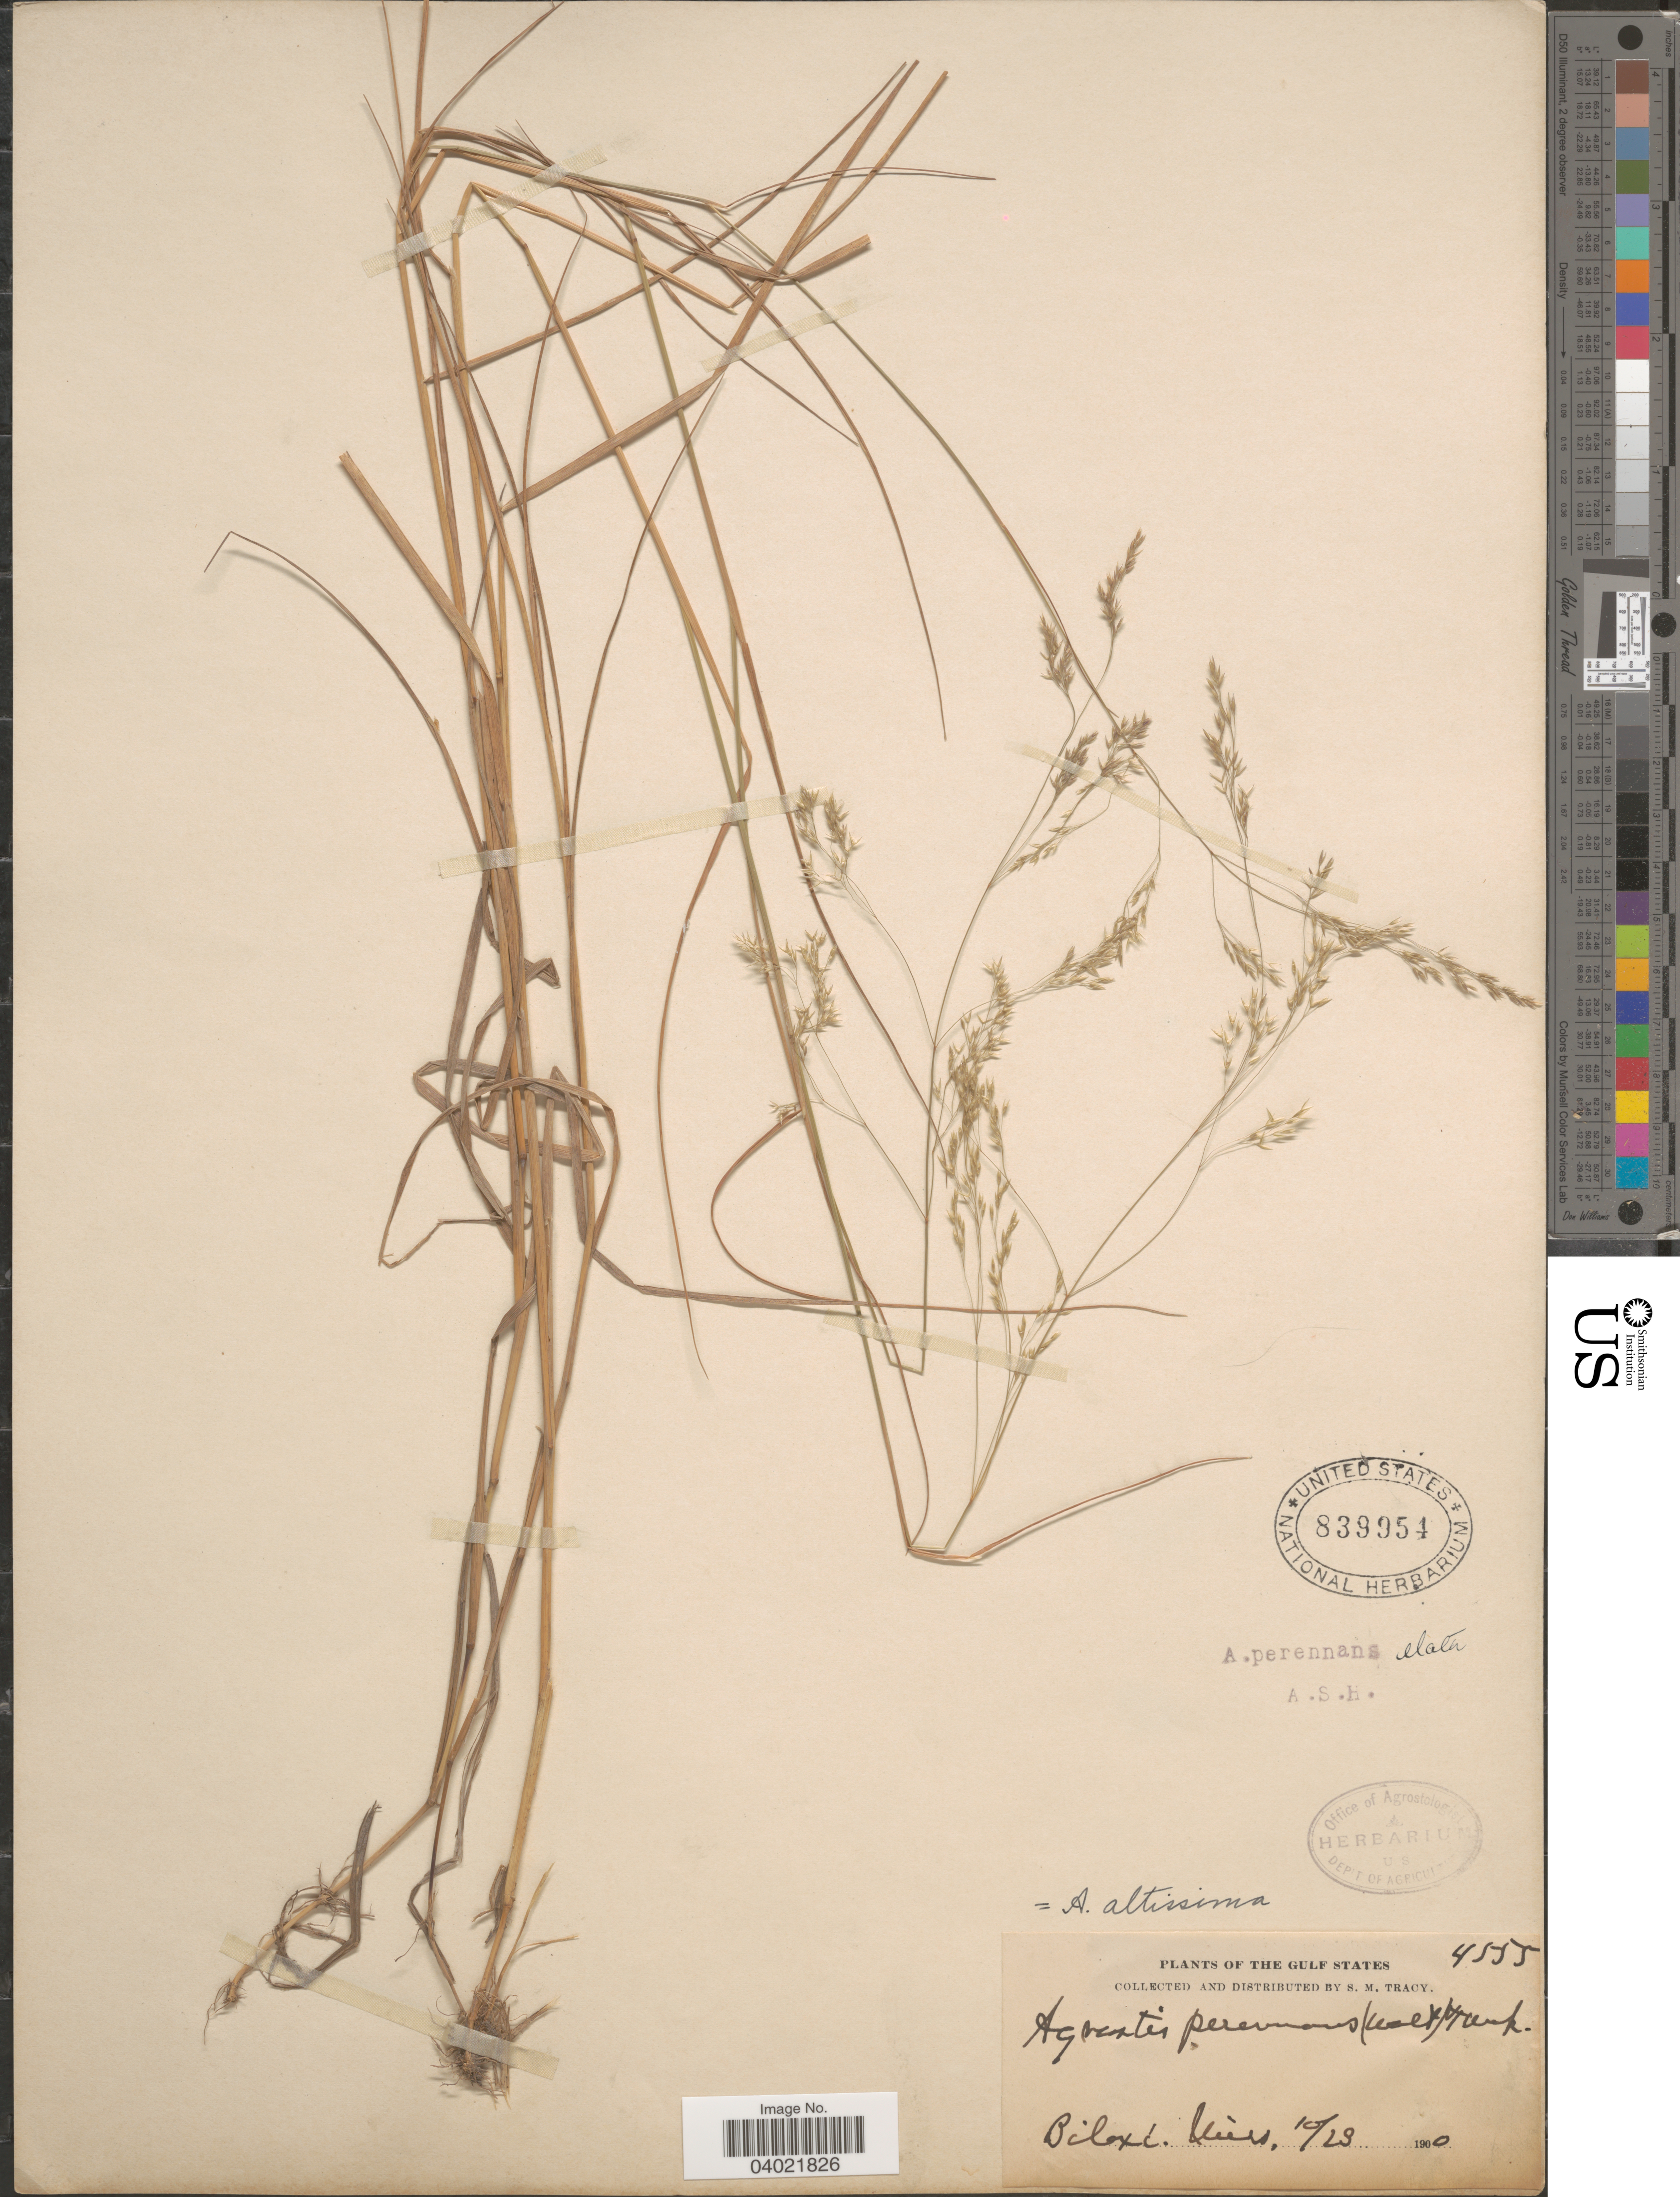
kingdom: Plantae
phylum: Tracheophyta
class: Liliopsida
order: Poales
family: Poaceae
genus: Agrostis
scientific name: Agrostis perennans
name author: (Walter) Tuck.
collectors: S. M. Tracy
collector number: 4555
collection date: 1900-10-29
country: United States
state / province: Mississippi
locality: The Gulf States. Biloxi.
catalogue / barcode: US 839954